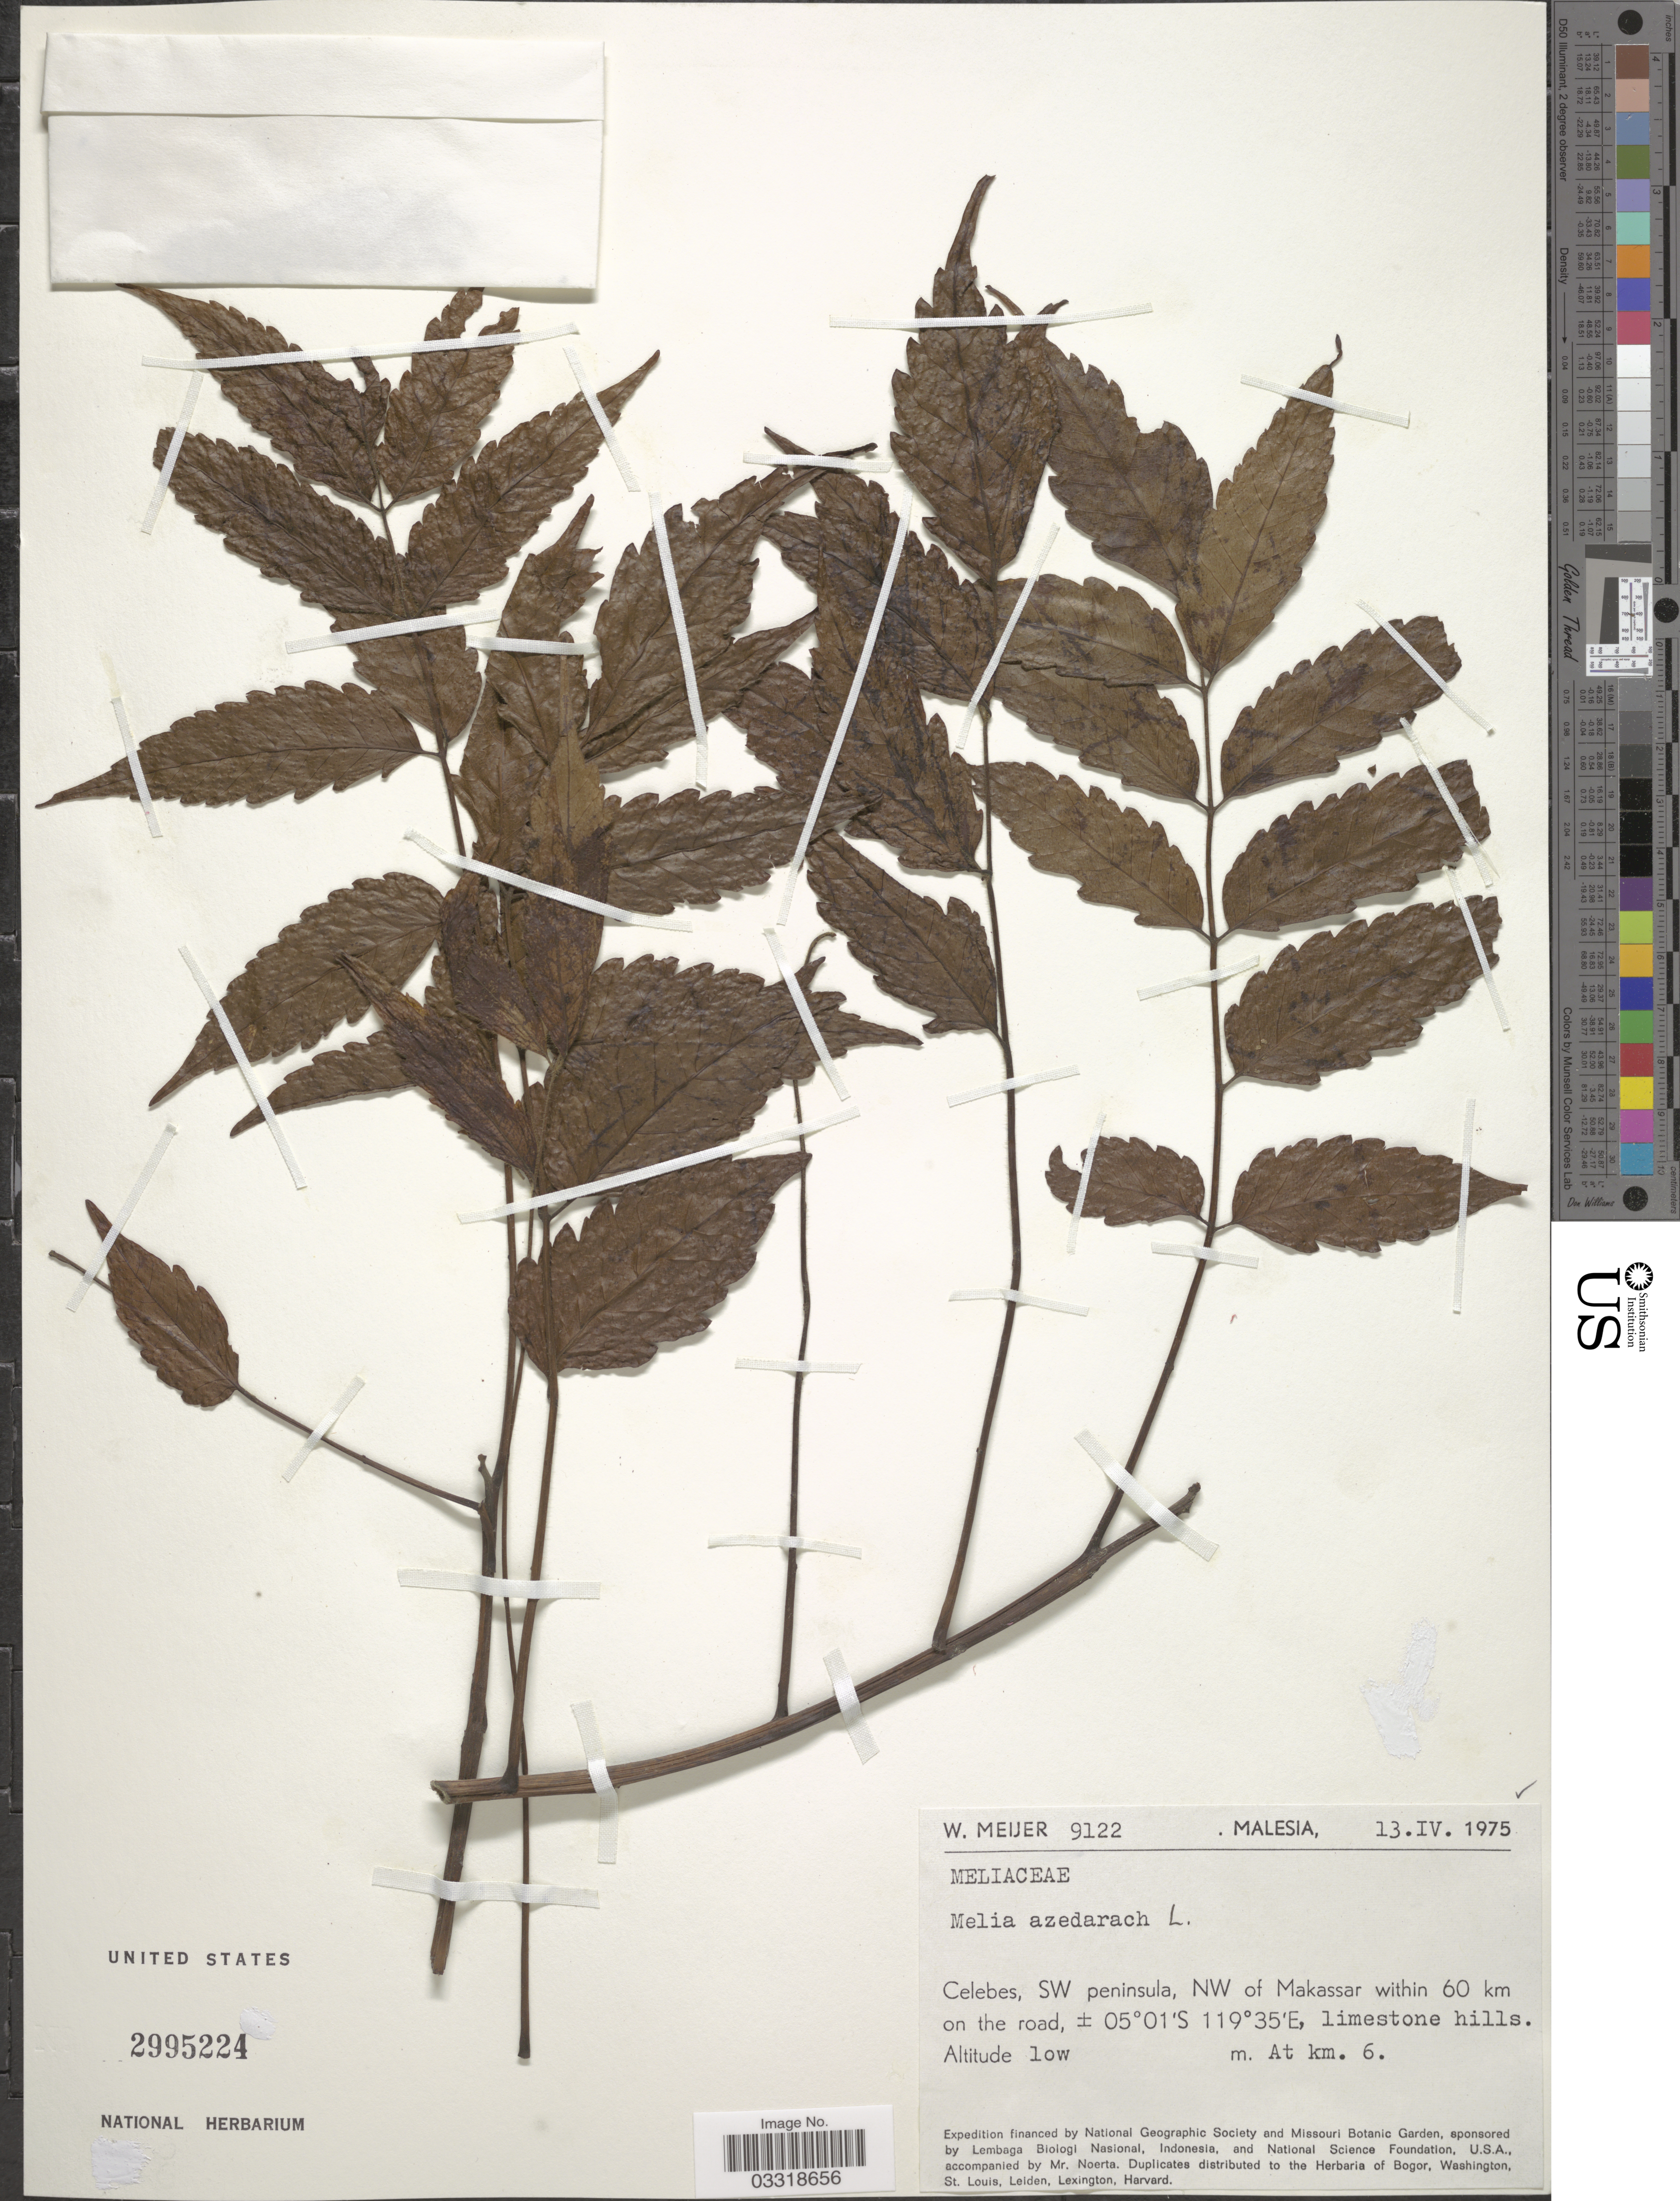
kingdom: Plantae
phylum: Tracheophyta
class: Magnoliopsida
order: Sapindales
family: Meliaceae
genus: Melia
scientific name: Melia azedarach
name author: L.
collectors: W. Meijer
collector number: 9122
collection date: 1975-04-13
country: Malaysia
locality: Celebes, SW peninsula, NW of Makassar within 60 km on the road. At km. 6.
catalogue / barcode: US 2995224